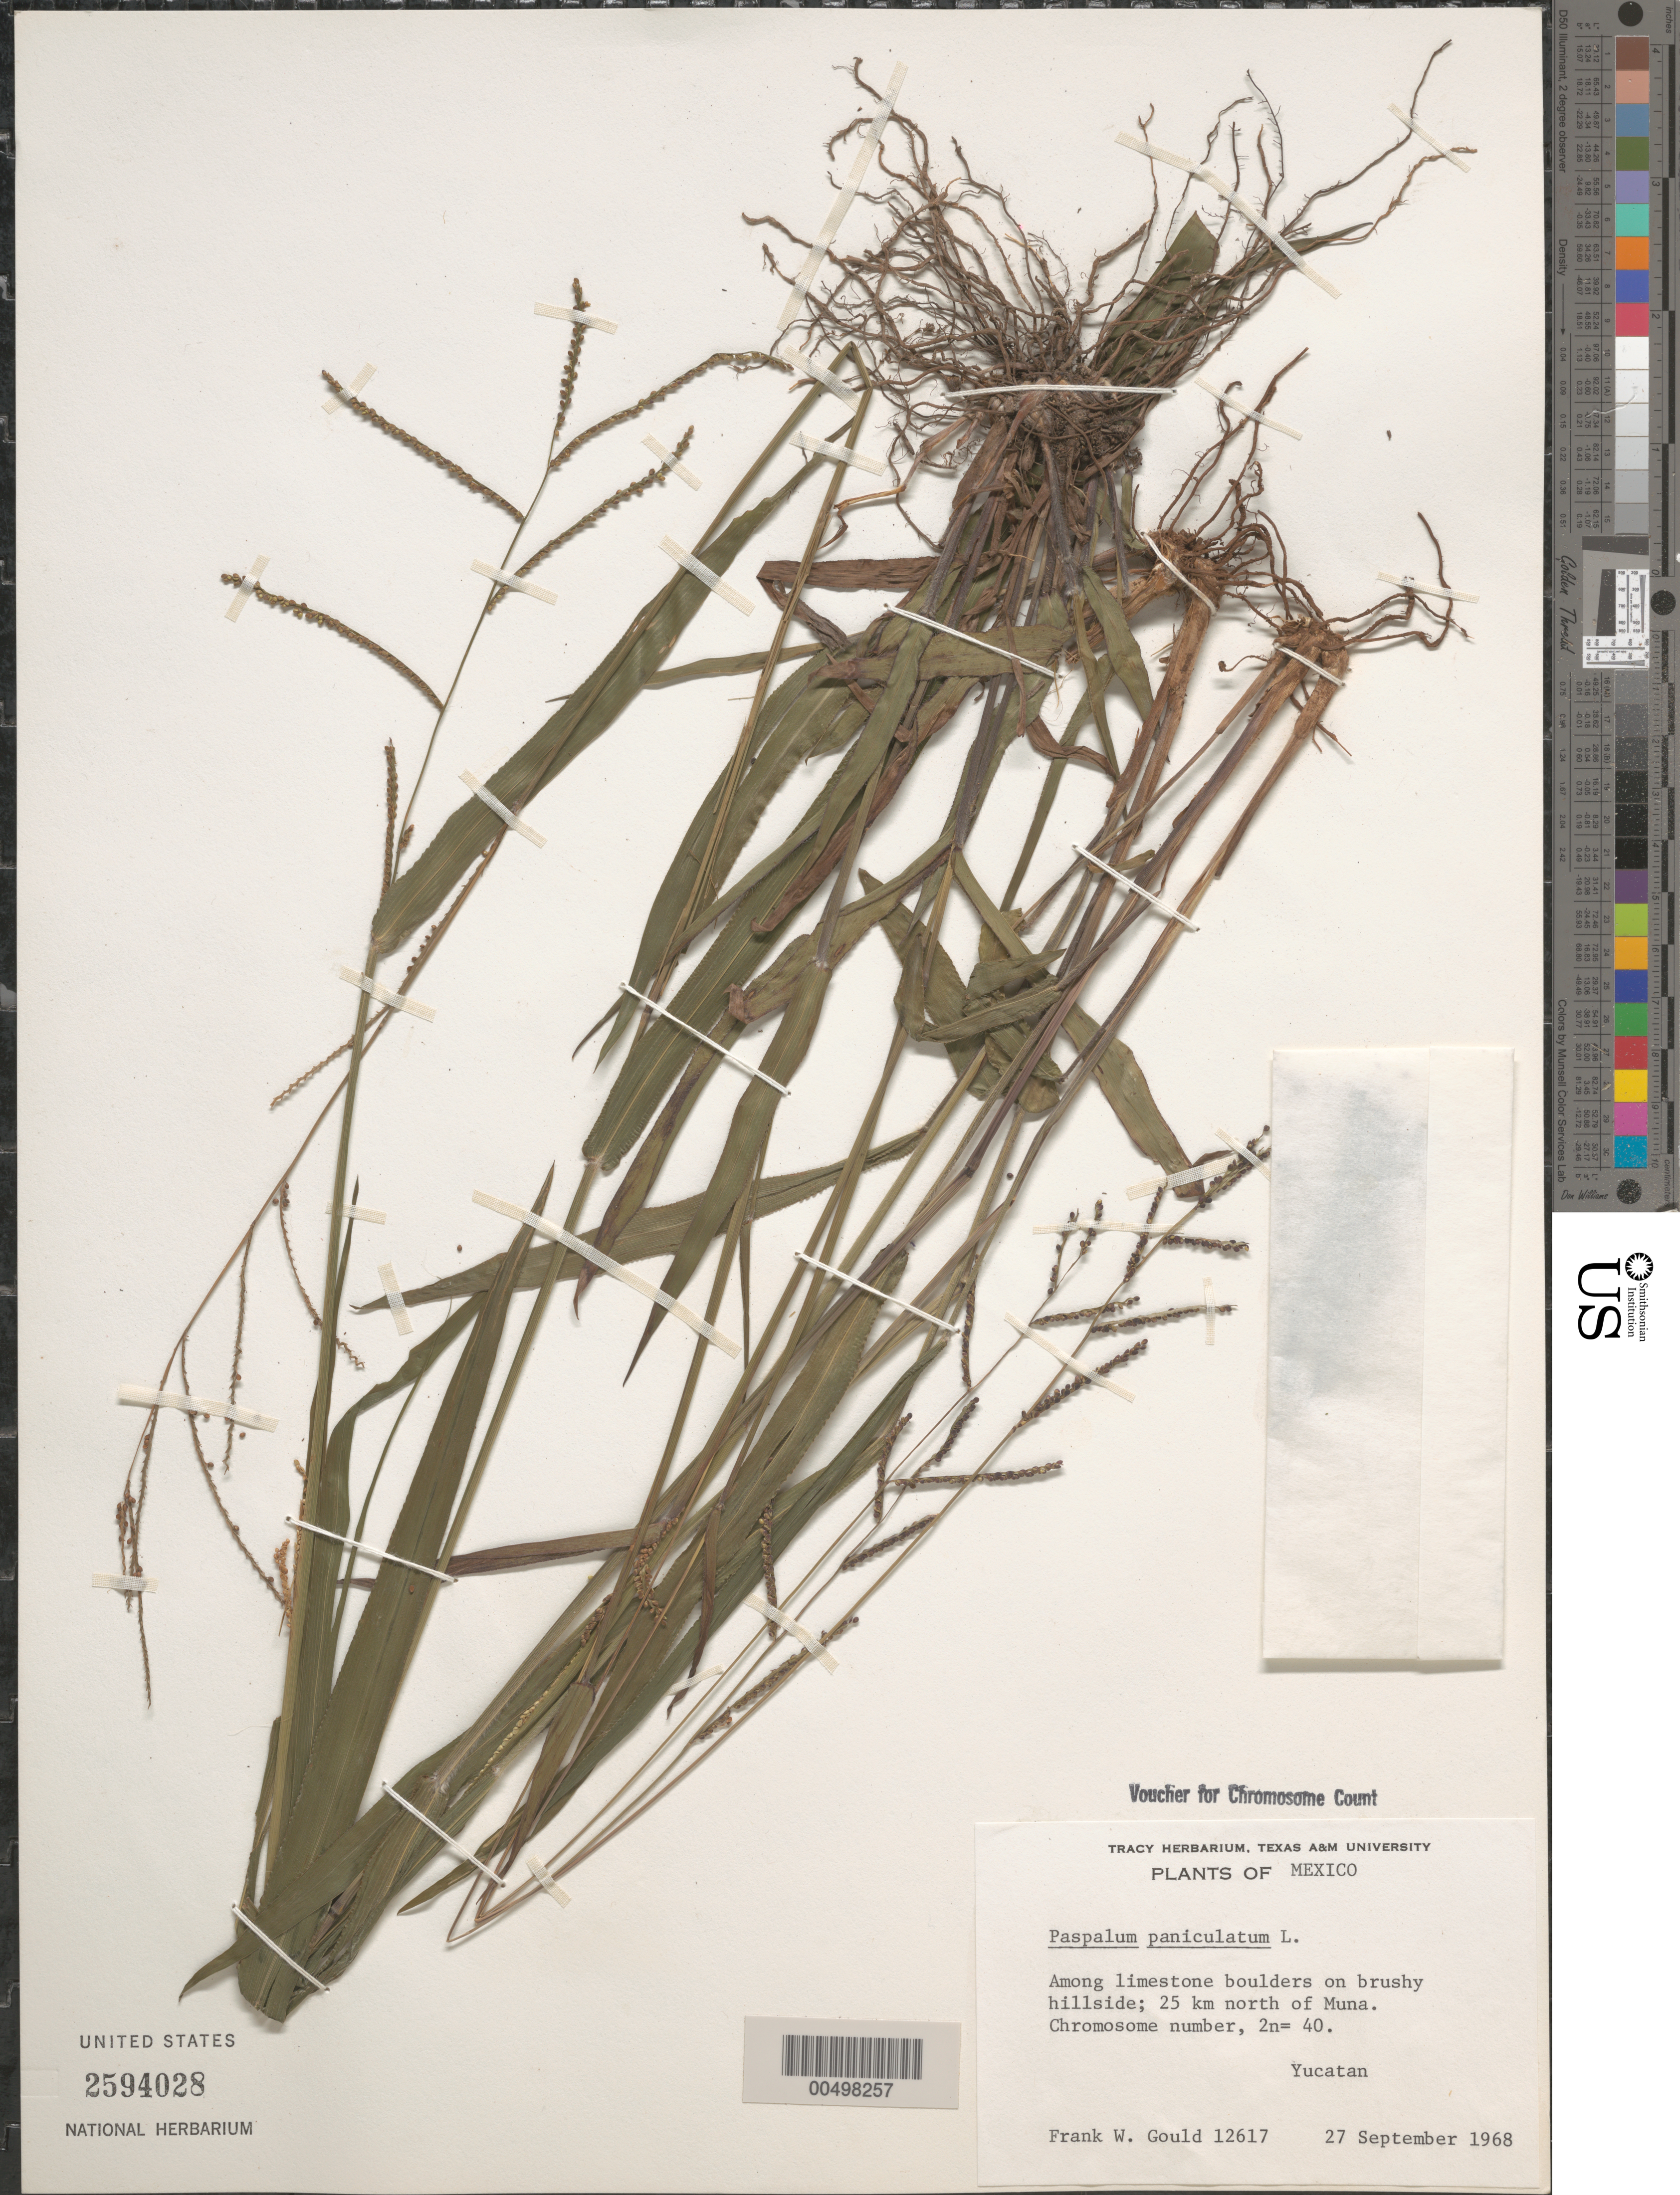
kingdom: Plantae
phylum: Tracheophyta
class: Liliopsida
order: Poales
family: Poaceae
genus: Paspalum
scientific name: Paspalum paniculatum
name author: L.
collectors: F. W. Gould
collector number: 12617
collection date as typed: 27 Sep 1968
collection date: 1968-09-27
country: Mexico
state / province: Yucatan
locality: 25 km N of Muna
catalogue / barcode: US 2594028